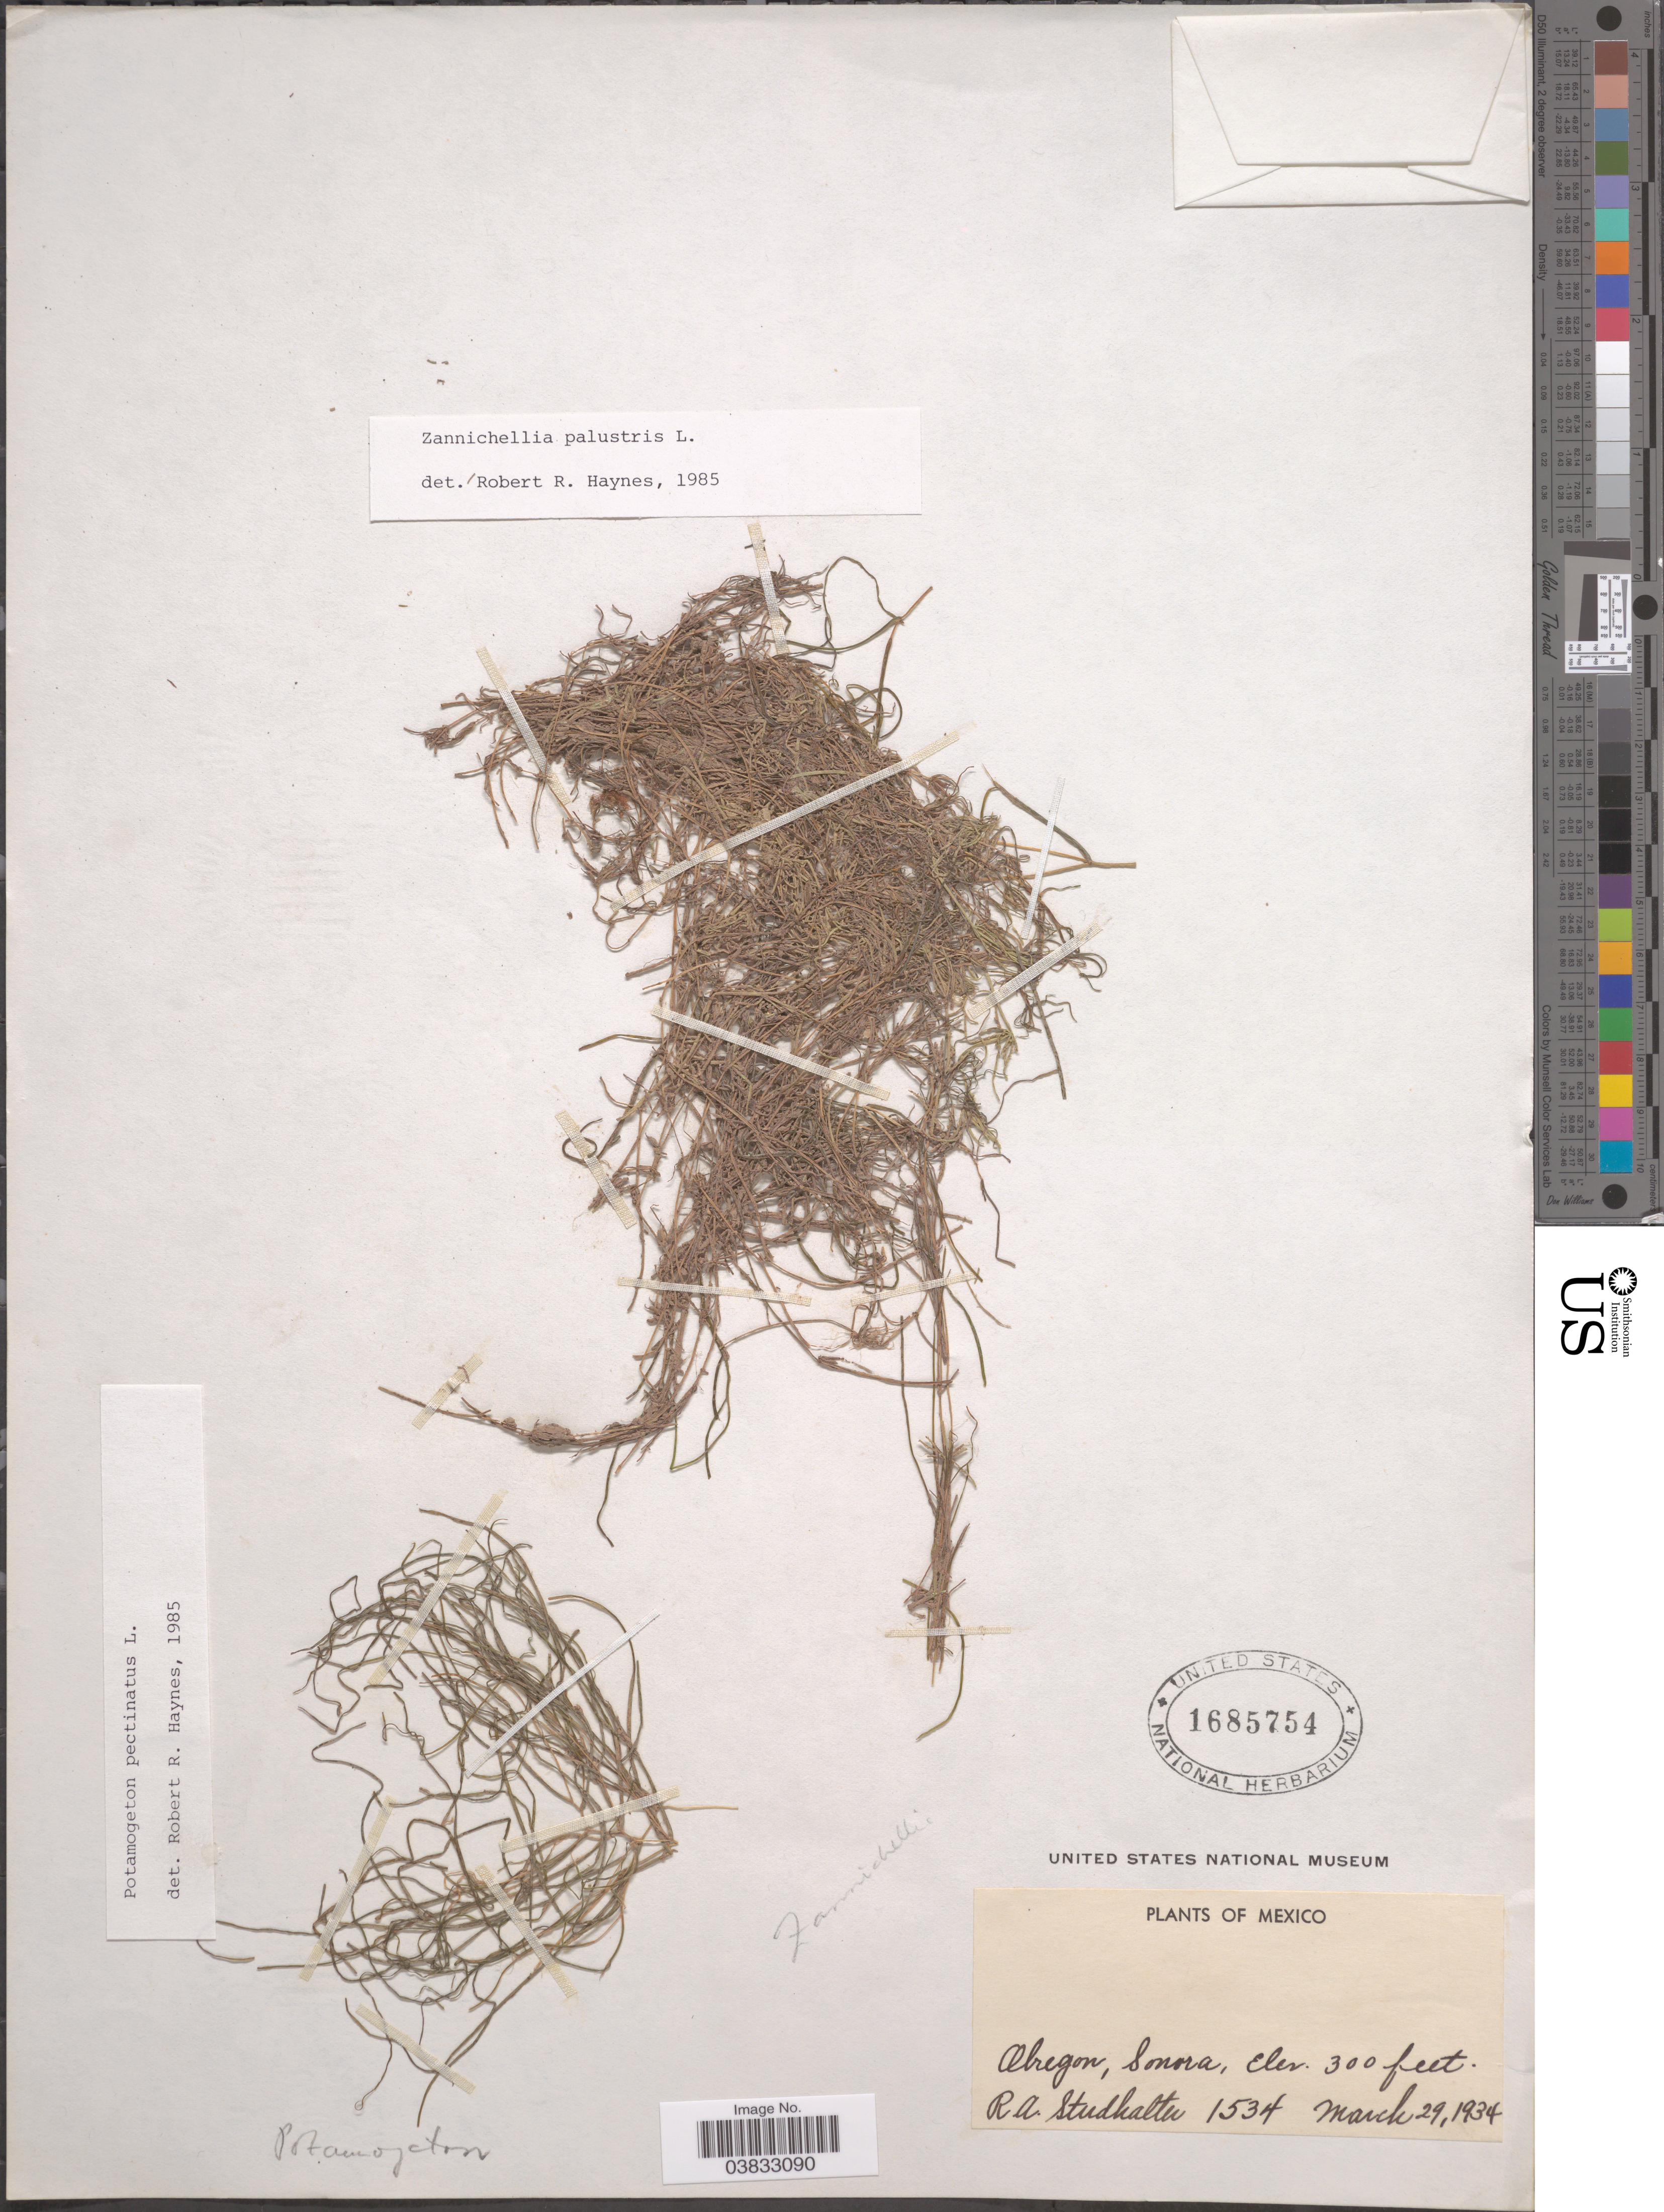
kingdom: Plantae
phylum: Tracheophyta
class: Liliopsida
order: Alismatales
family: Potamogetonaceae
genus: Zannichellia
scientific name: Zannichellia palustris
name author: L.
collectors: R. Studhalter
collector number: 1534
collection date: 1934-03-29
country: Mexico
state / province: Sonora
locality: Obregon.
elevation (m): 91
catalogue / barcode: US 1685754